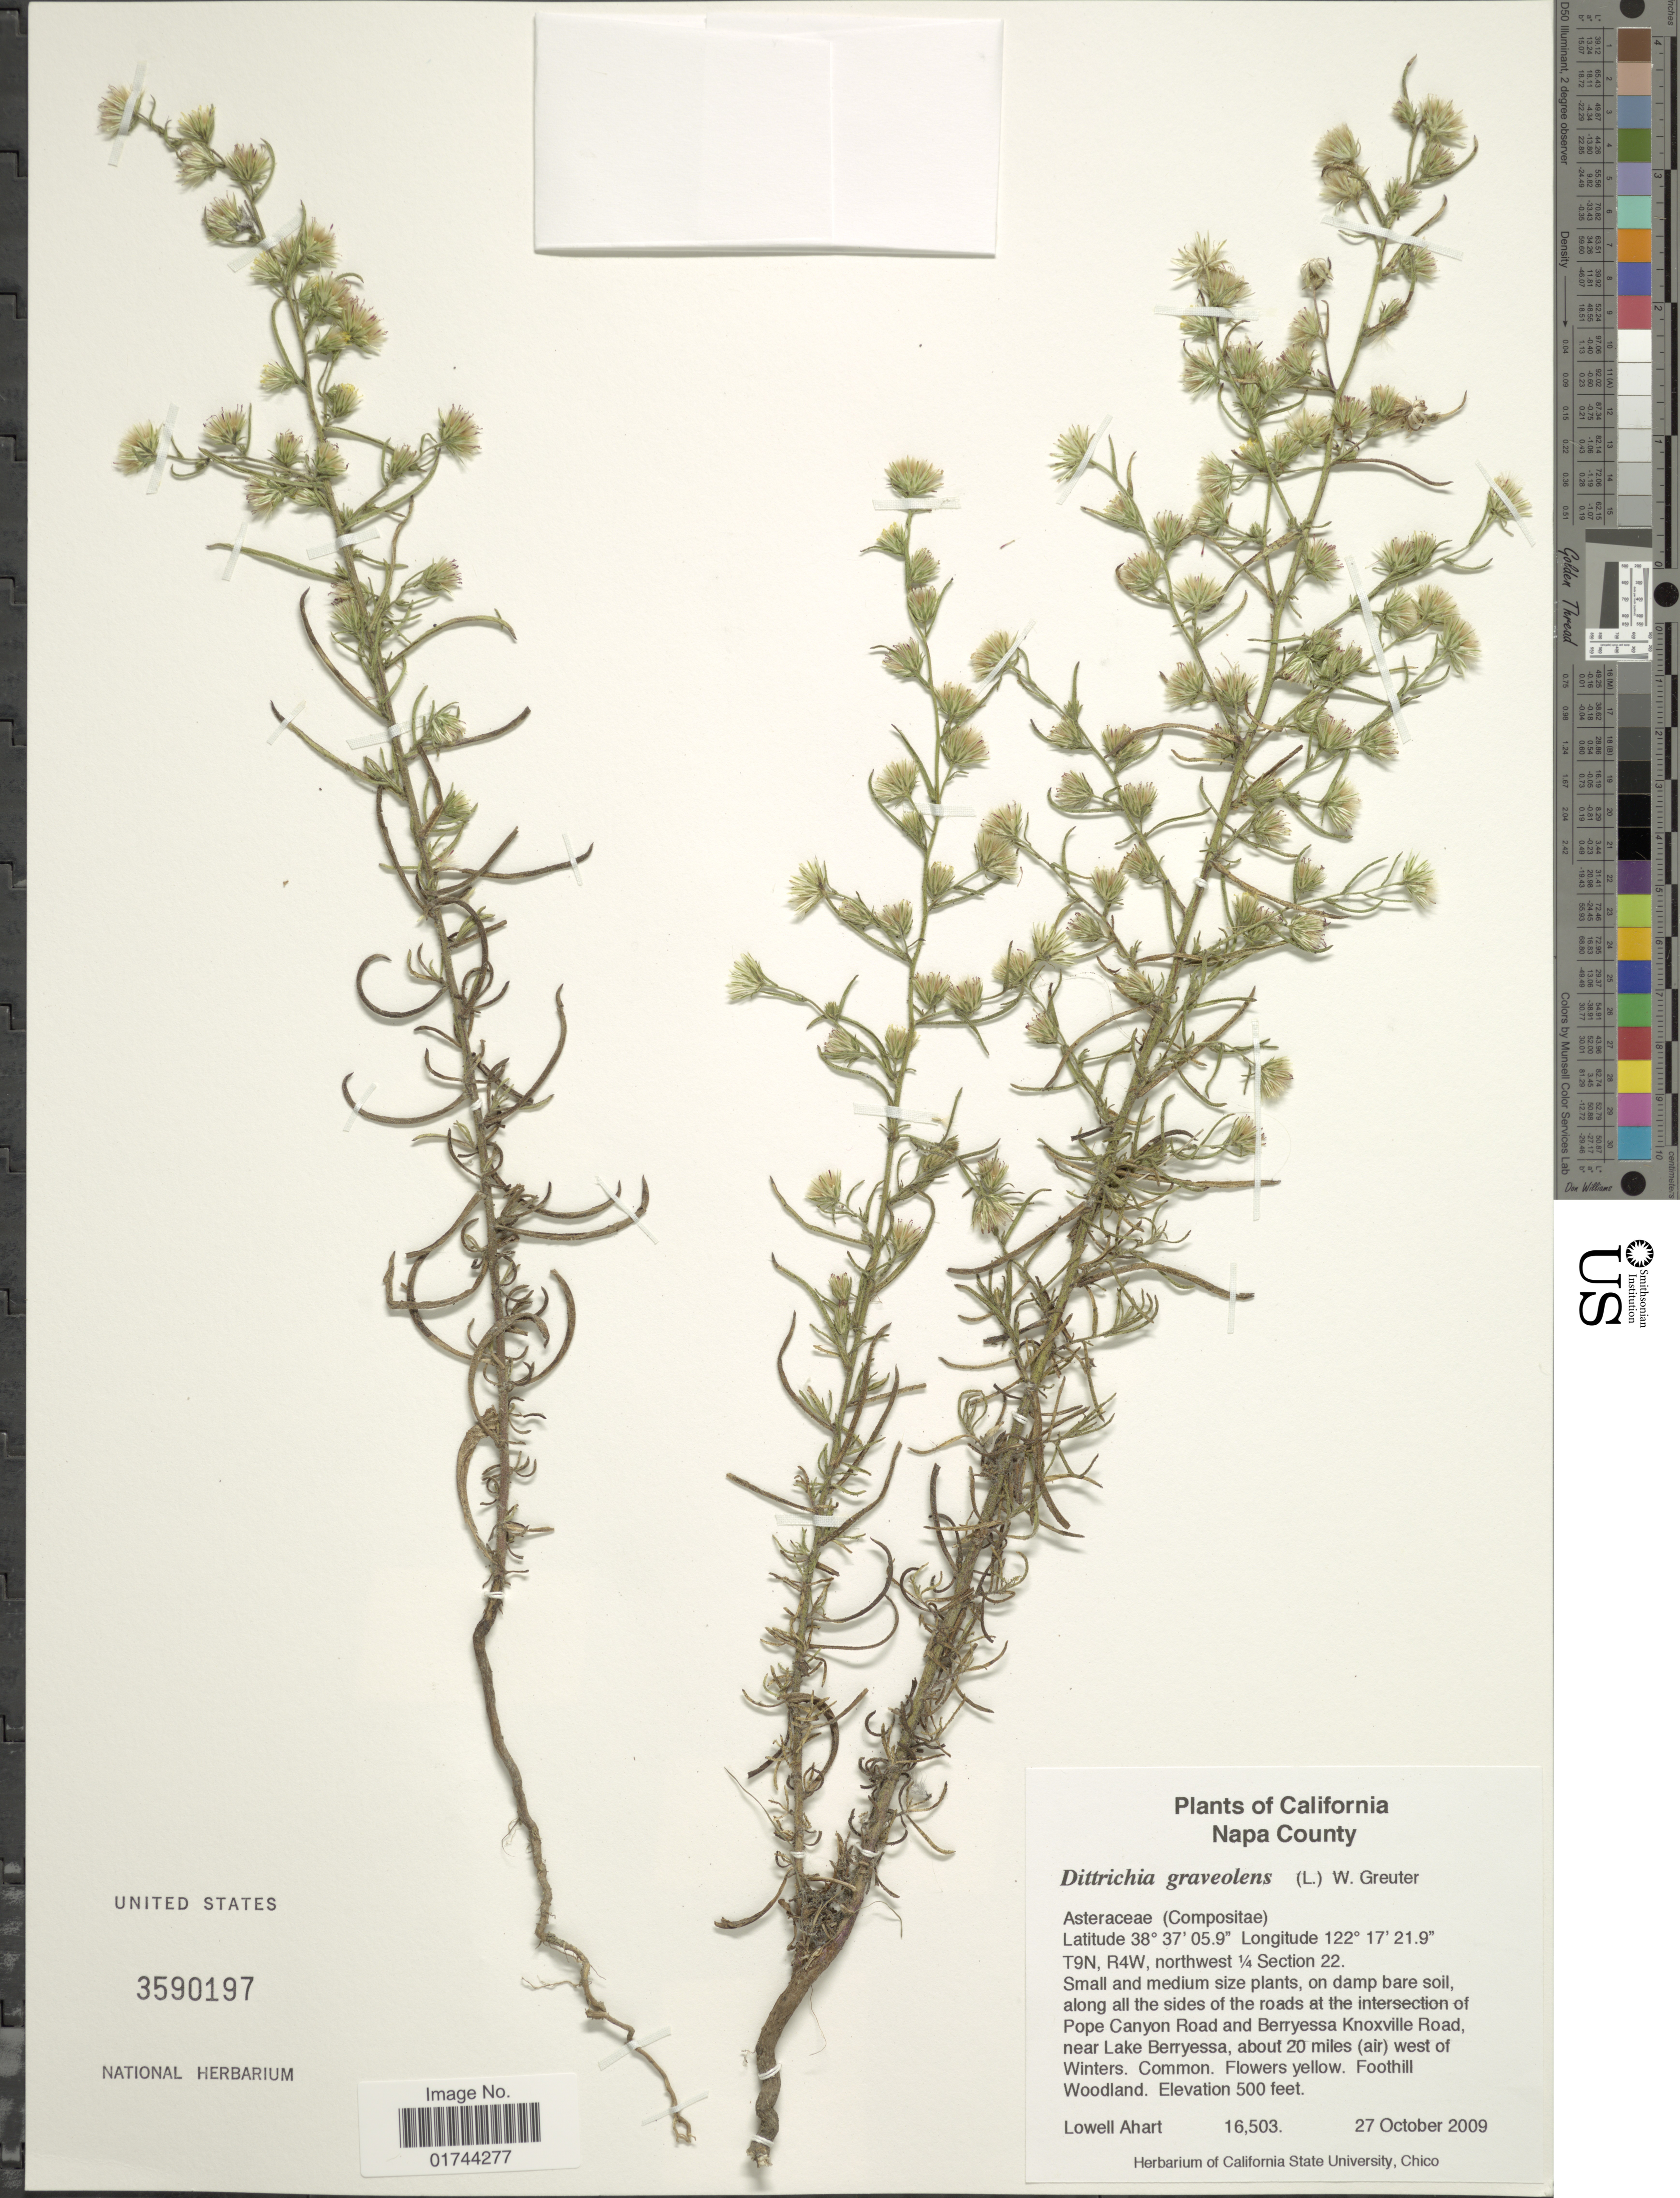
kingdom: Plantae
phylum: Tracheophyta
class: Magnoliopsida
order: Asterales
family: Asteraceae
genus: Dittrichia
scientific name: Dittrichia graveolens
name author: (L.) Greuter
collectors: L. Ahart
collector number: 16503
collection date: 2009-10-27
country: United States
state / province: California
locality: T9N, R4W, northwest 1/4 Section 22, at the intersection of Pope Canyon Road and Berryessa Knoxville Road, near Lake Beryessa, about 20 miles (air) west of Winters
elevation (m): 152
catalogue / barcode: US 3590197